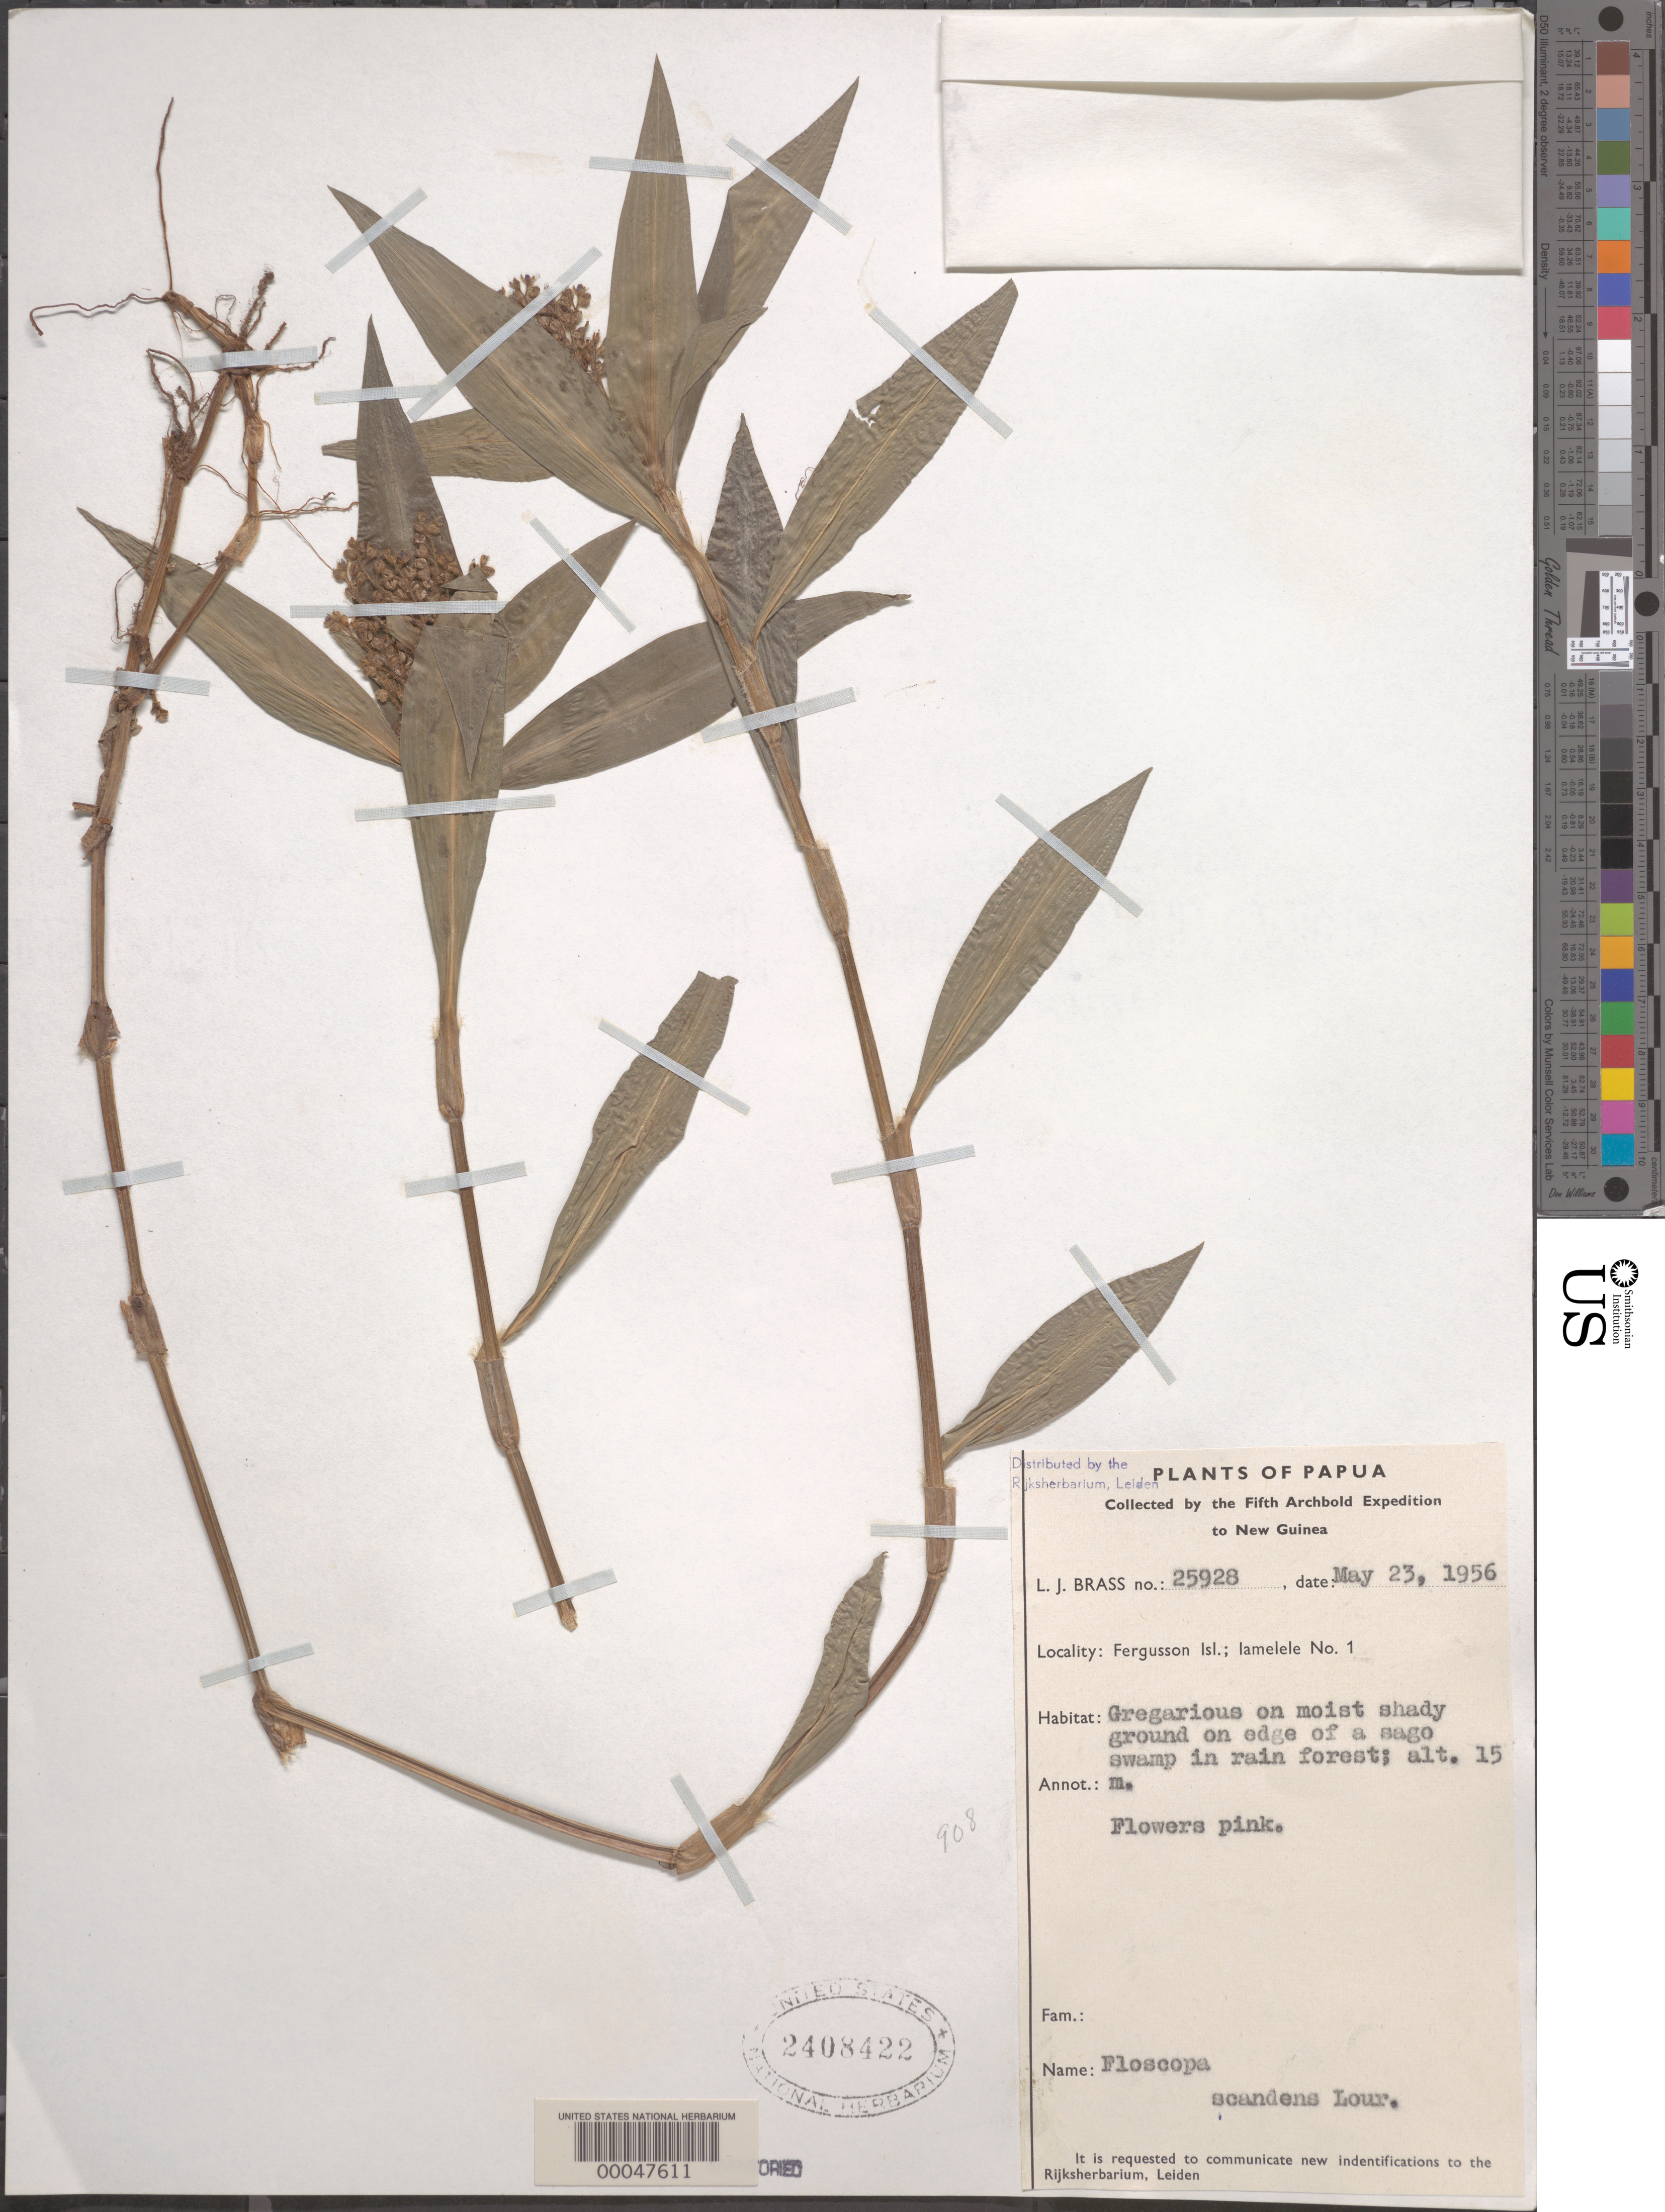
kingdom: Plantae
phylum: Tracheophyta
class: Liliopsida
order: Commelinales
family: Commelinaceae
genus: Floscopa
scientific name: Floscopa scandens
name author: Lour.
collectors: L. J. Brass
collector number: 25928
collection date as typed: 23 May 1956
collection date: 1956-05-23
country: Papua New Guinea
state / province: Milne Bay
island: Fergusson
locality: Fergusson island, lamelele #1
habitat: Moist, shaded swamp; rain forest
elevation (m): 15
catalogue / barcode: US 2408422